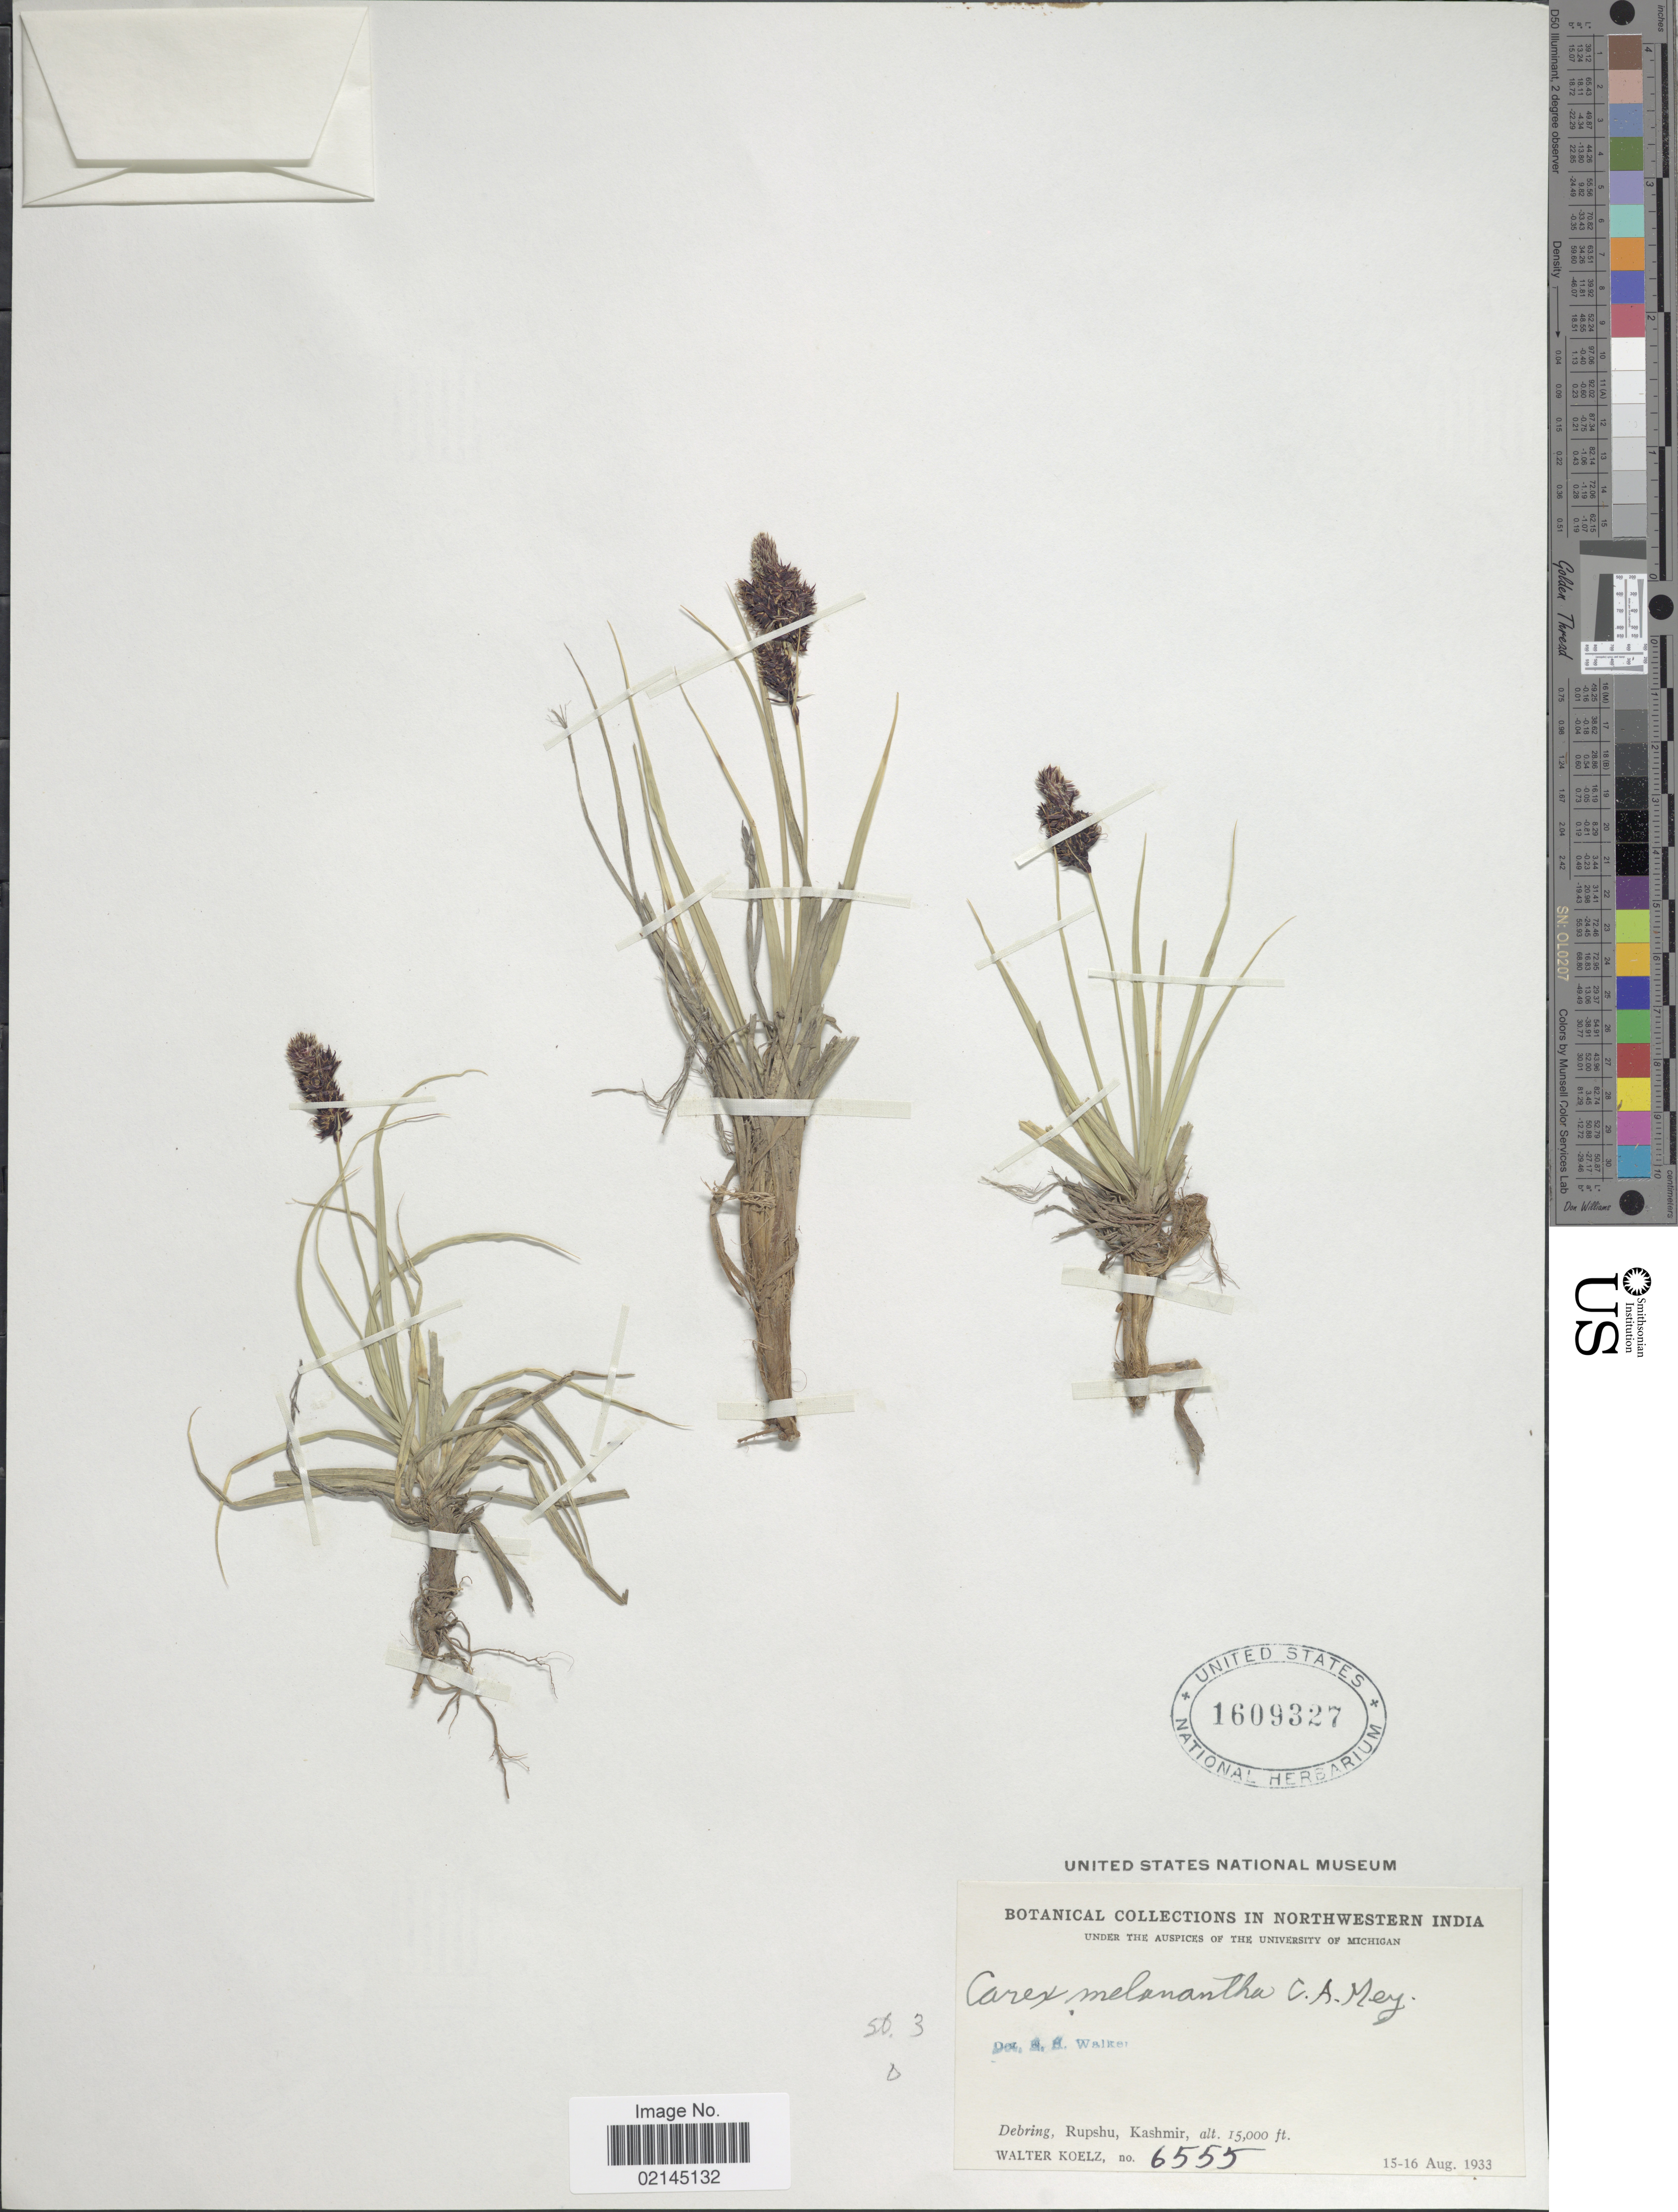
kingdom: Plantae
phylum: Tracheophyta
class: Liliopsida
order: Poales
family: Cyperaceae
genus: Carex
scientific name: Carex melanantha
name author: C.A. Mey.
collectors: W. N. Koelz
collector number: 6555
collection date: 1933-08-15/1933-08-16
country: India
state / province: Jammu and Kashmir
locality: Northwestern India, Debring, Rupshu, Kashmir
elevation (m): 4572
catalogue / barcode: US 1609327